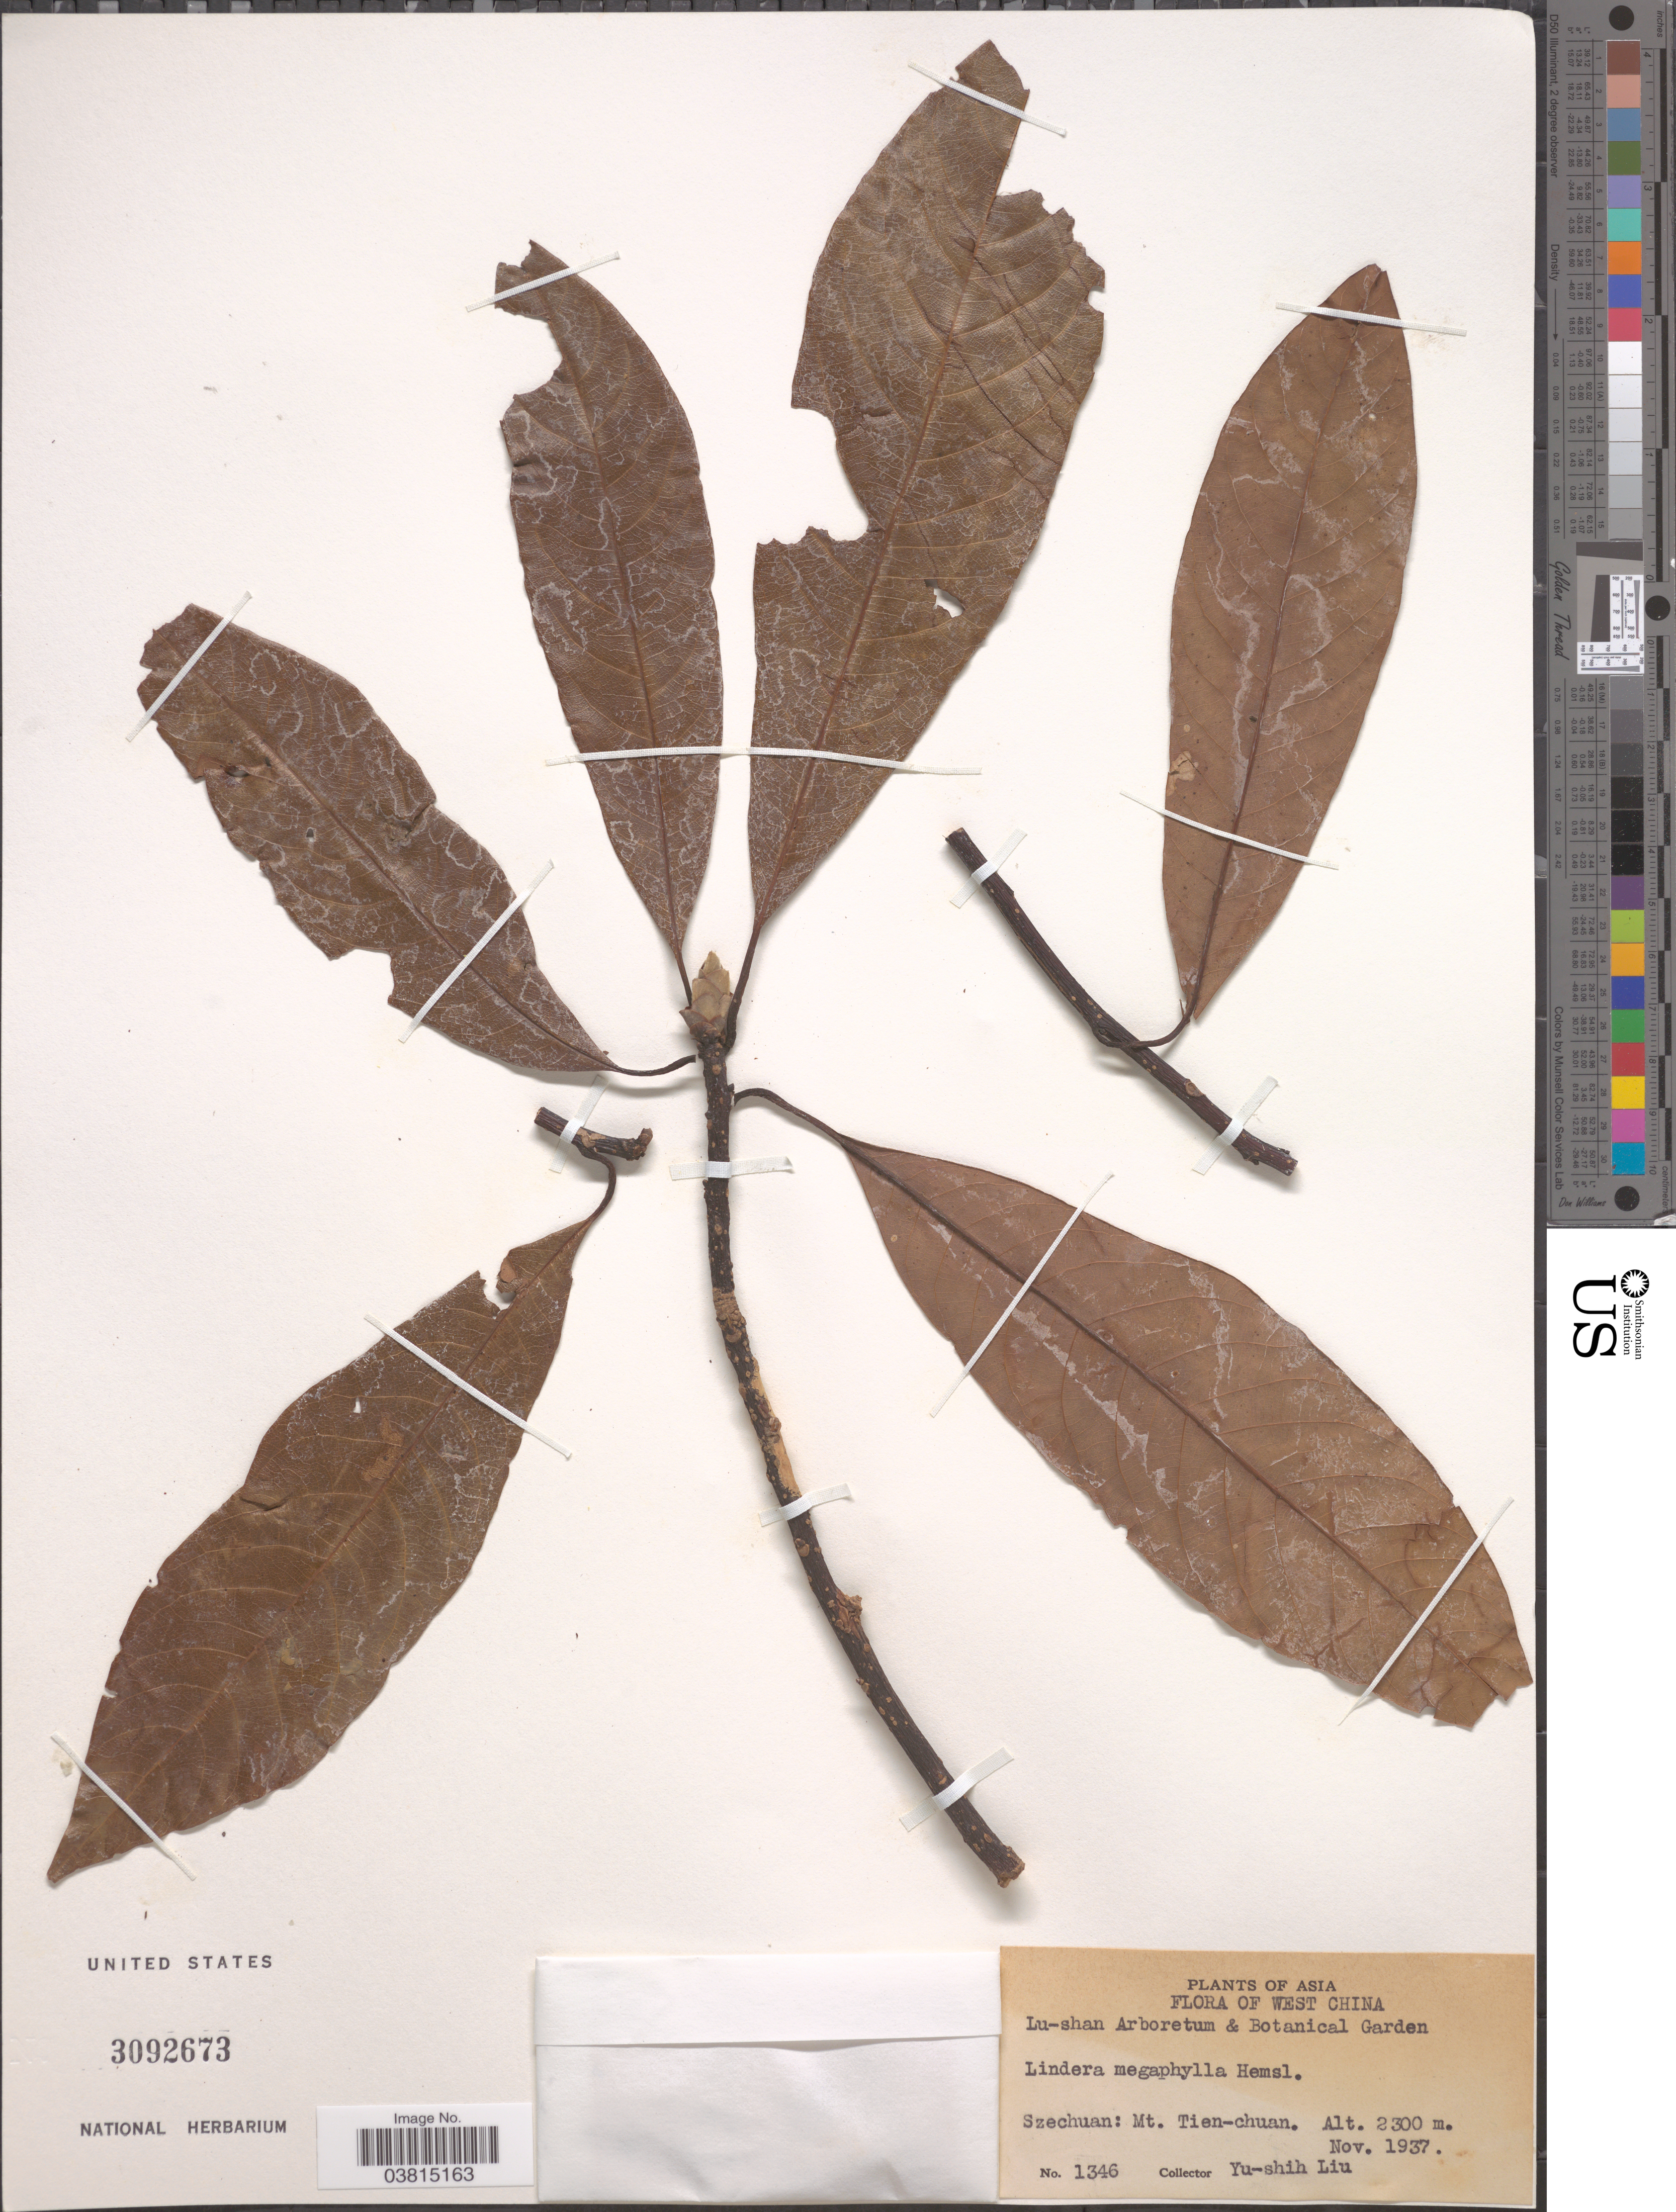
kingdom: Plantae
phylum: Tracheophyta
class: Magnoliopsida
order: Laurales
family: Lauraceae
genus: Lindera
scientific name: Lindera megaphylla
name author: Hemsl.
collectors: Y.-S. Liu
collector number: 1346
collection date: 1937-11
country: China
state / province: Sichuan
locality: Mt. Tien-chuan.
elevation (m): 2300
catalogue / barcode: US 3092673